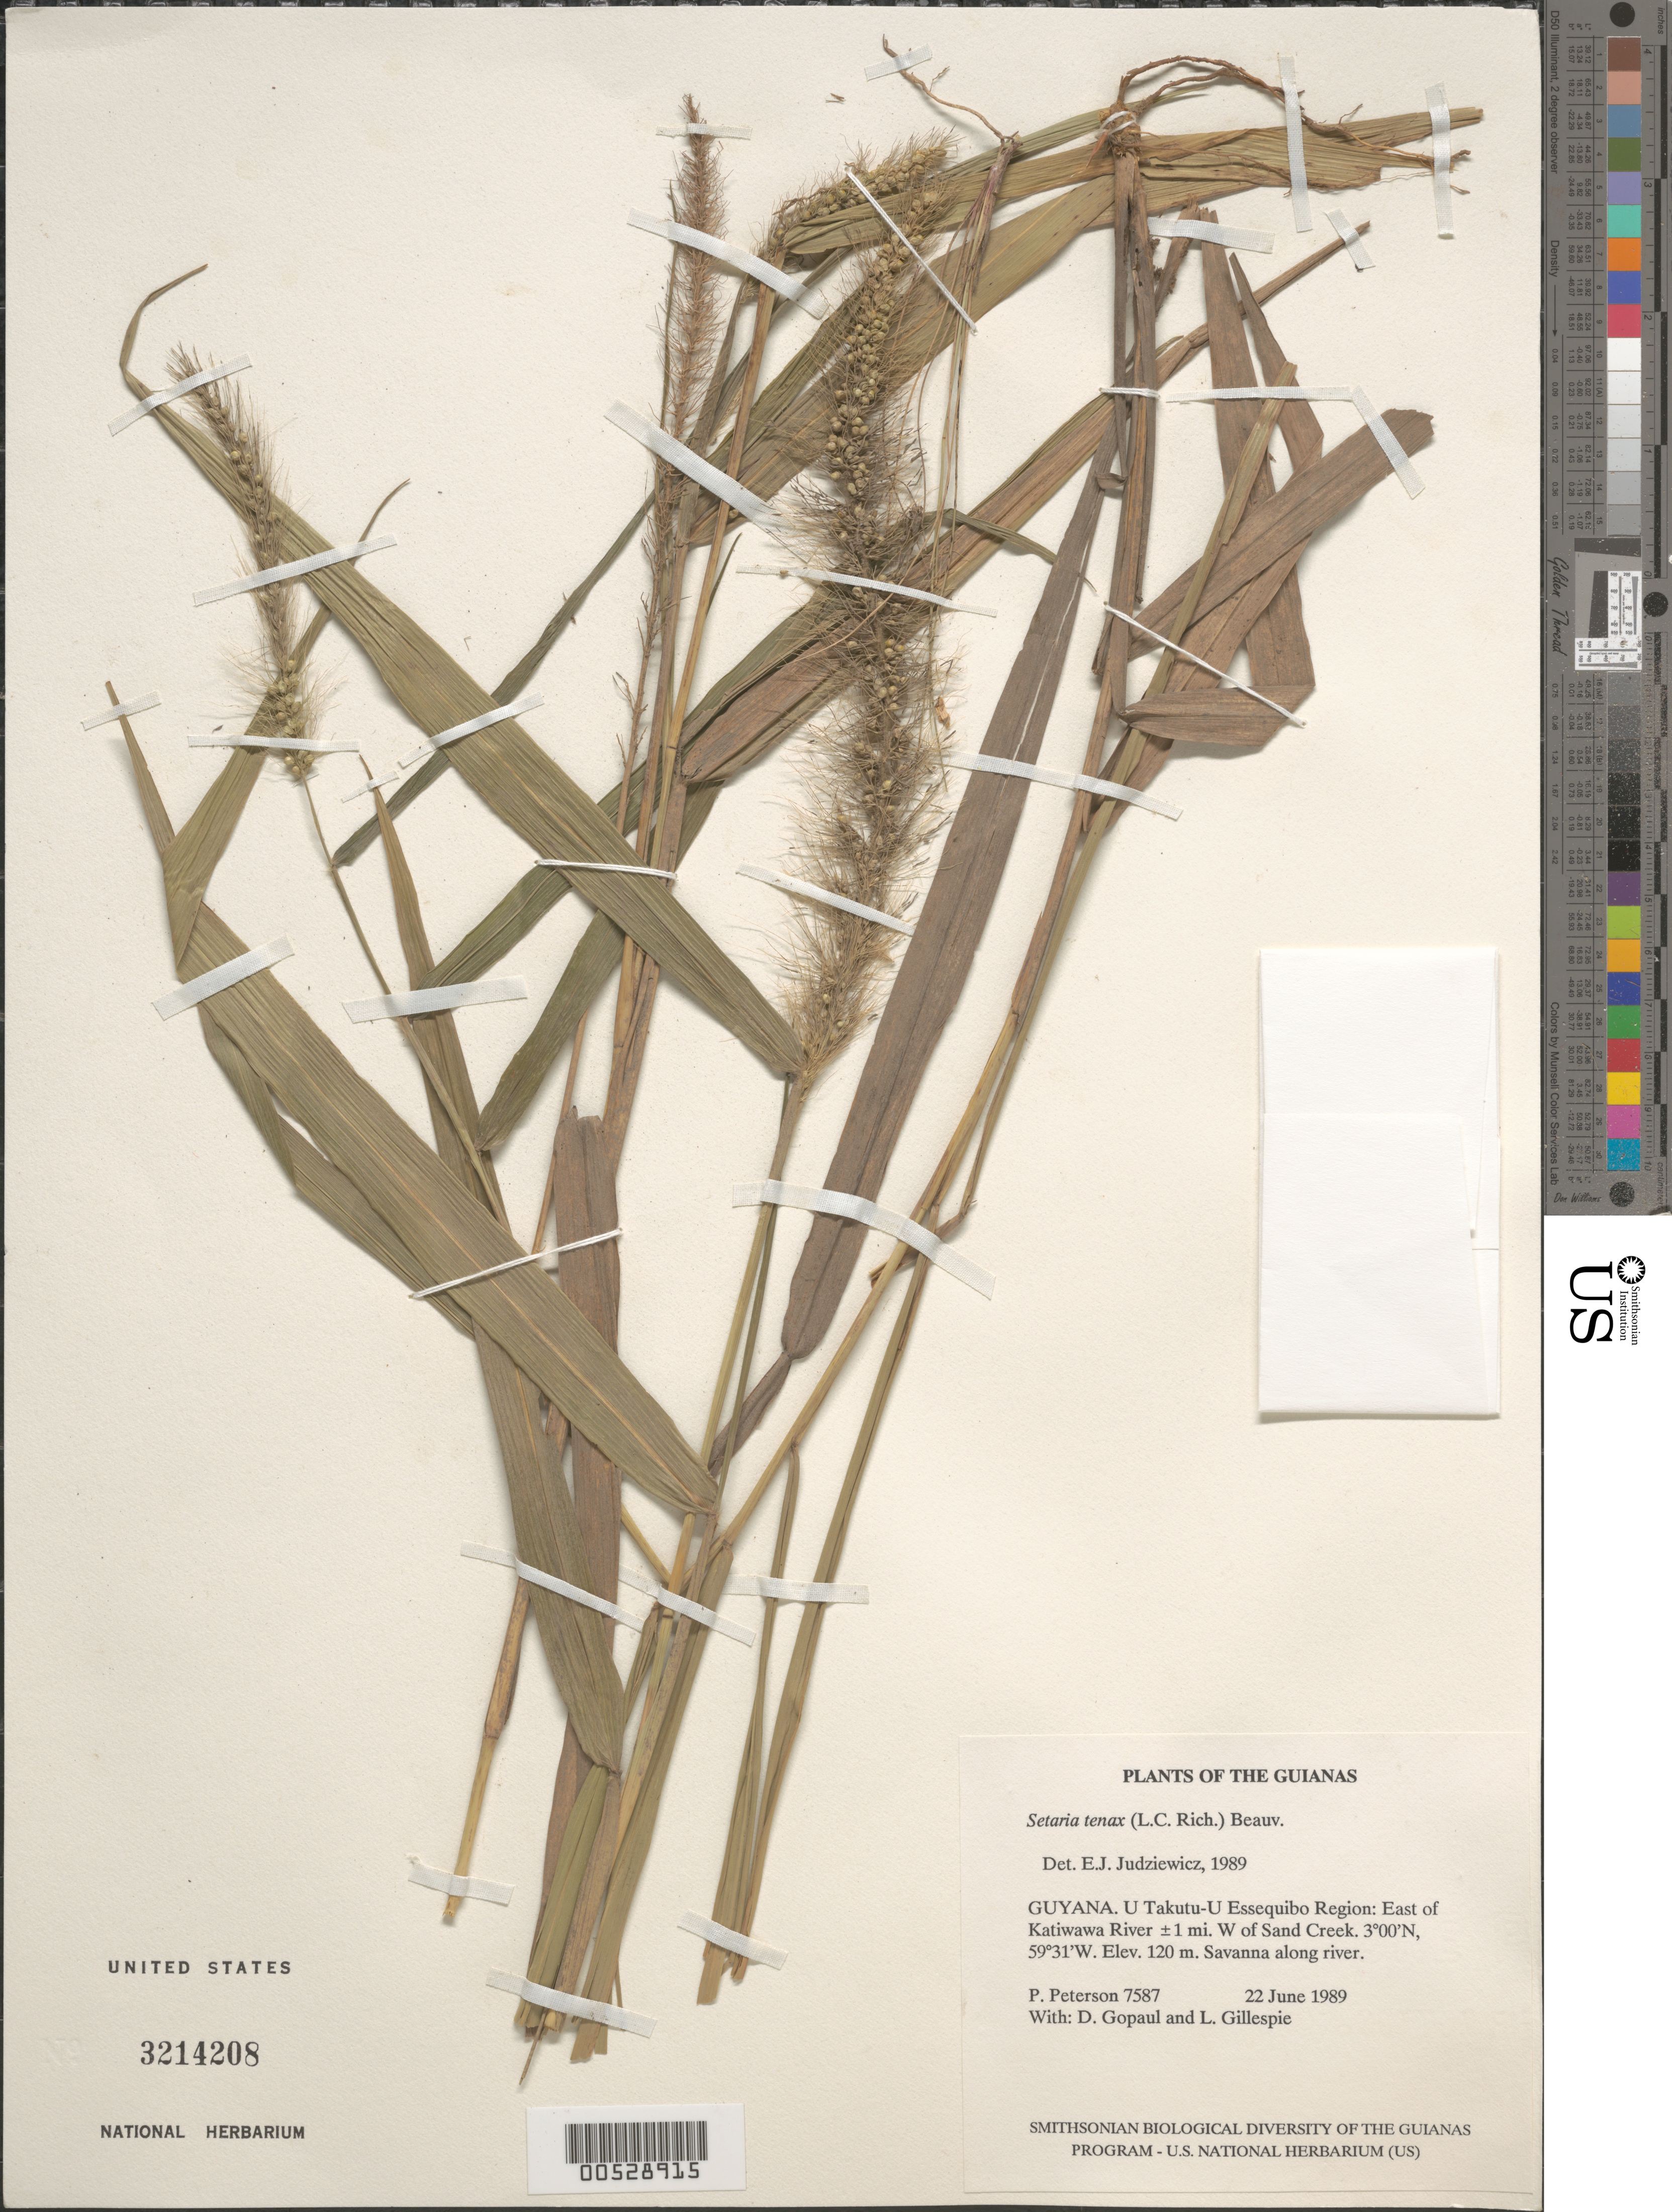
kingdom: Plantae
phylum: Tracheophyta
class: Liliopsida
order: Poales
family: Poaceae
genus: Setaria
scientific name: Setaria tenax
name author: (Rich.) Desv.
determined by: Judziewicz, E. J.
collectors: P. M. Peterson, D. Gopaul & L. J. Gillespie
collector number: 7587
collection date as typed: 22 June 1989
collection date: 1989-06-22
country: Guyana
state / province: U. Takutu-U. Essequibo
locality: East of Katiwawa River ±1 mi. W of Sand Creek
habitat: Savanna along river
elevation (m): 120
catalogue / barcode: US 3214208